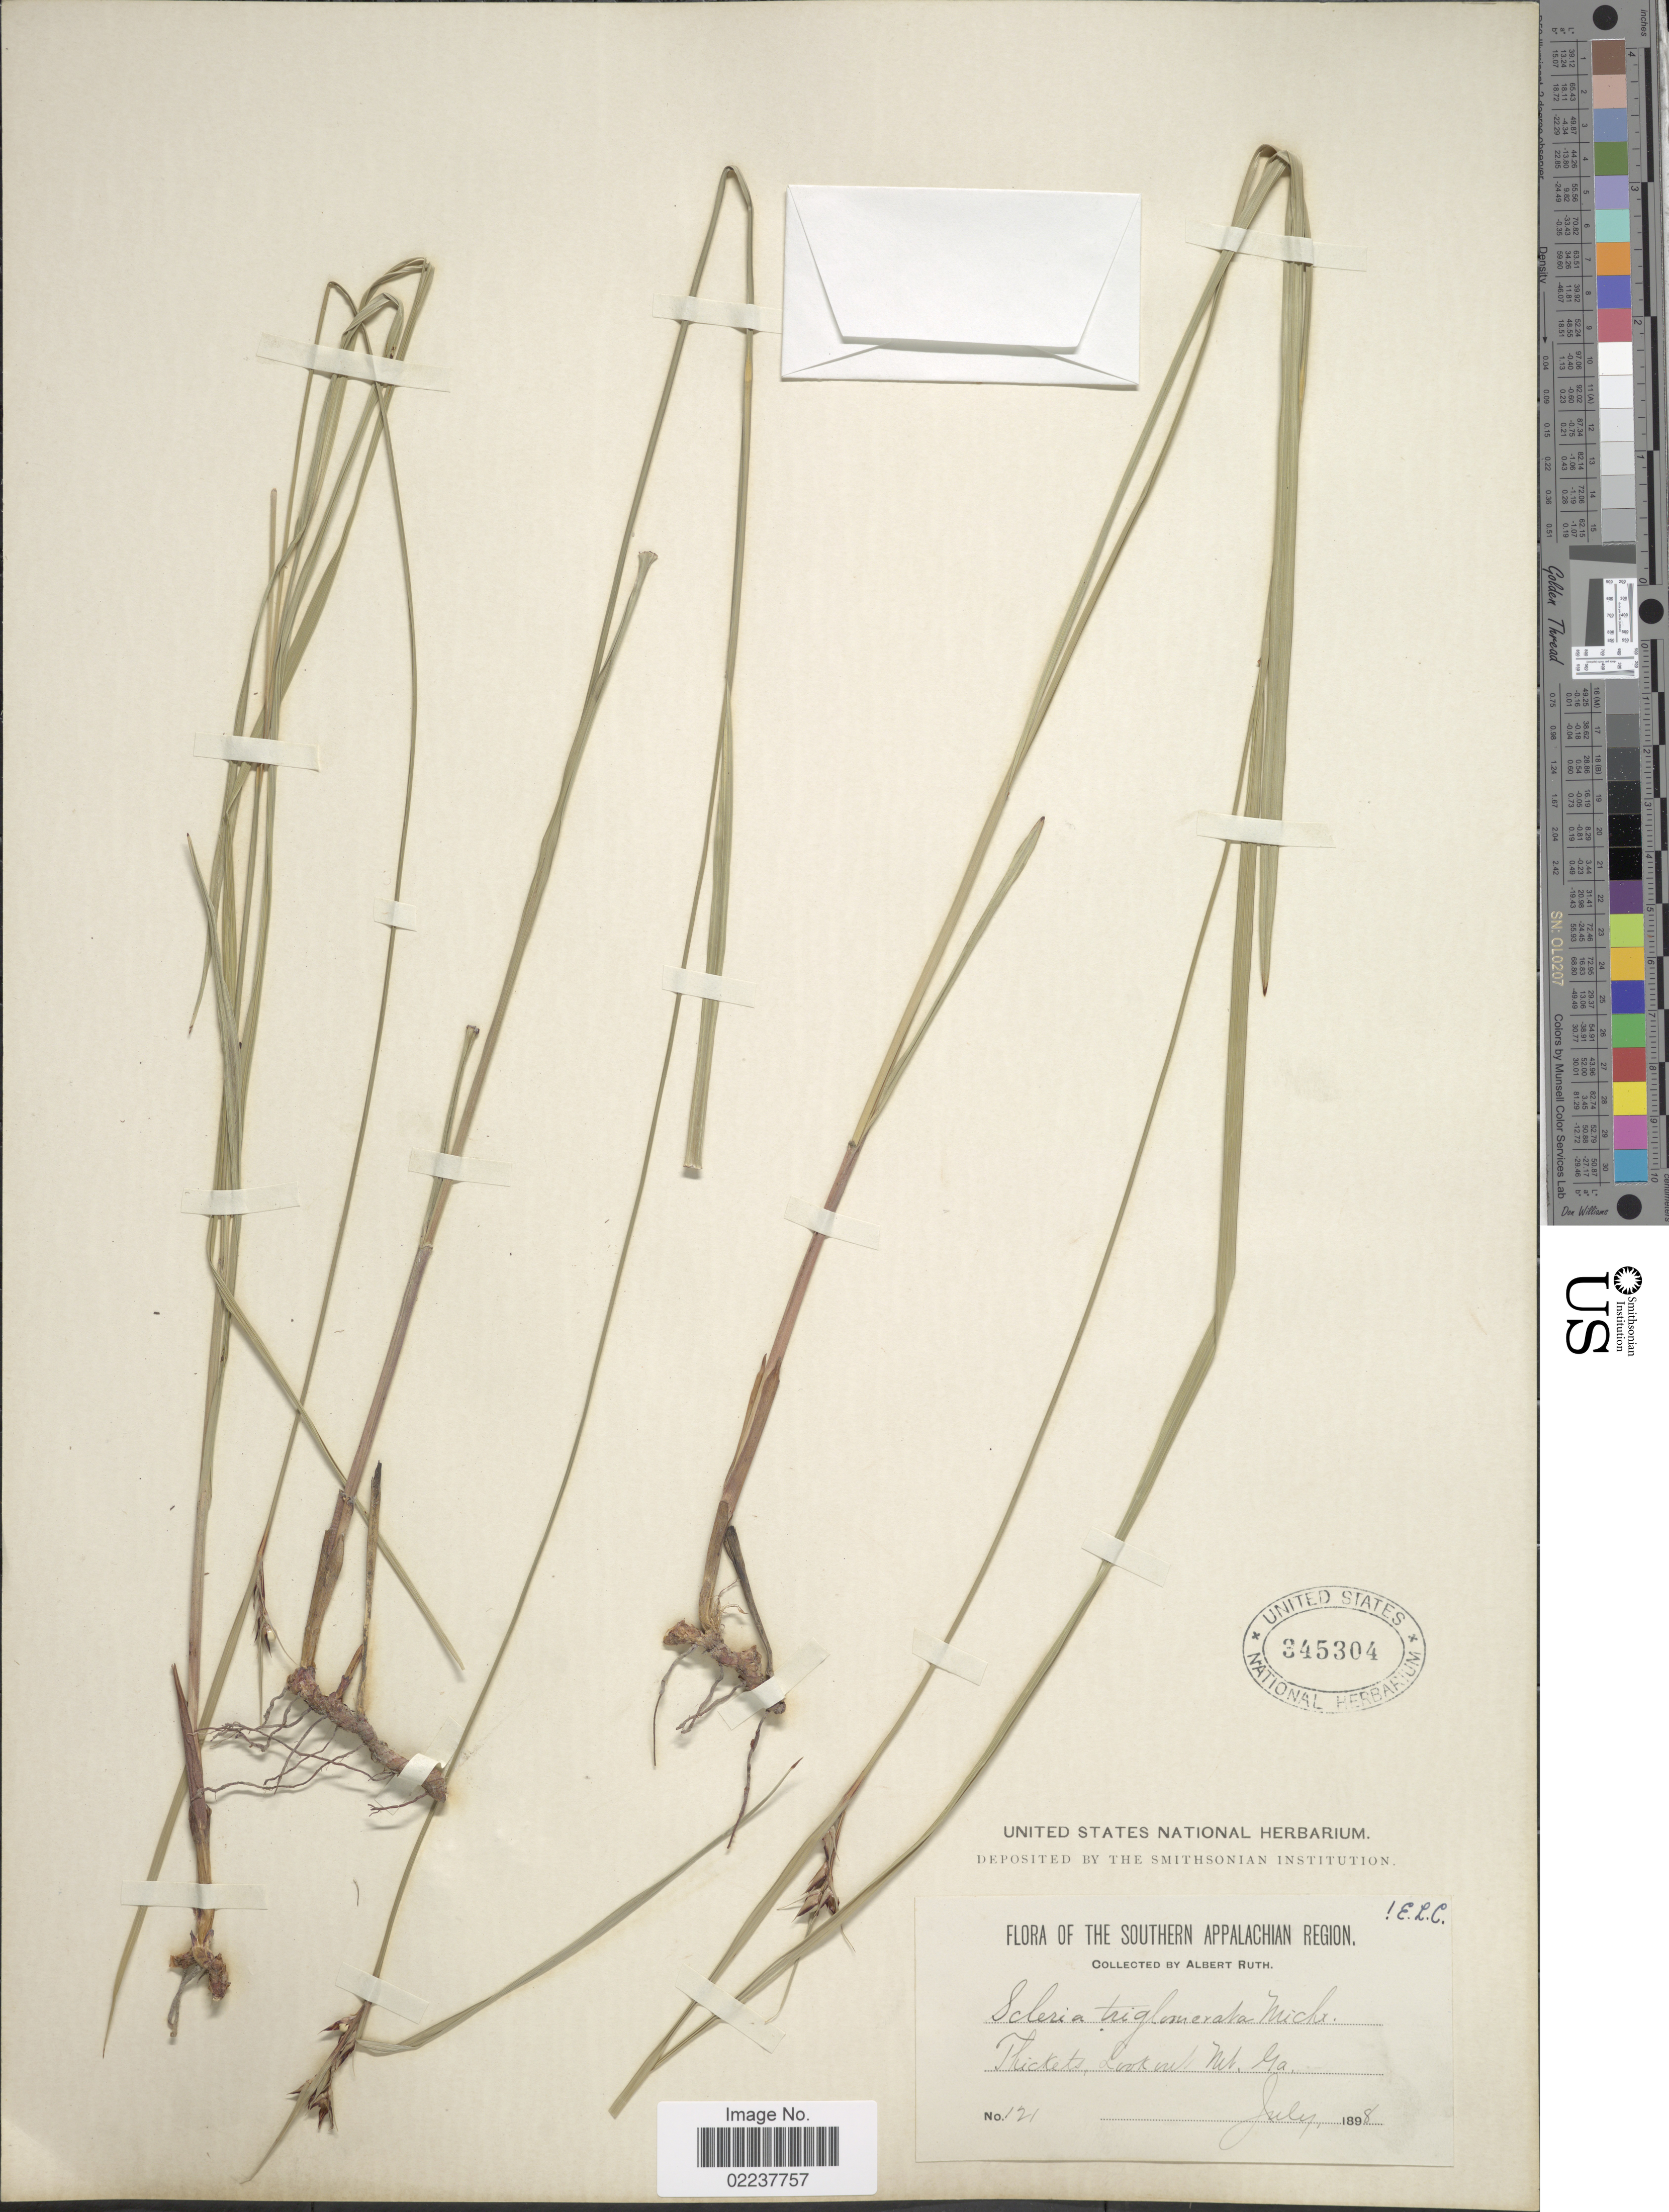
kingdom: Plantae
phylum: Tracheophyta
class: Liliopsida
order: Poales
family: Cyperaceae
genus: Scleria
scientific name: Scleria triglomerata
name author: Michx.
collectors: A. Ruth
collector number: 121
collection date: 1898-07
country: United States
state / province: Georgia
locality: Southern Appalachian Region, Thickets, Lookout Mt.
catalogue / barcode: US 345304